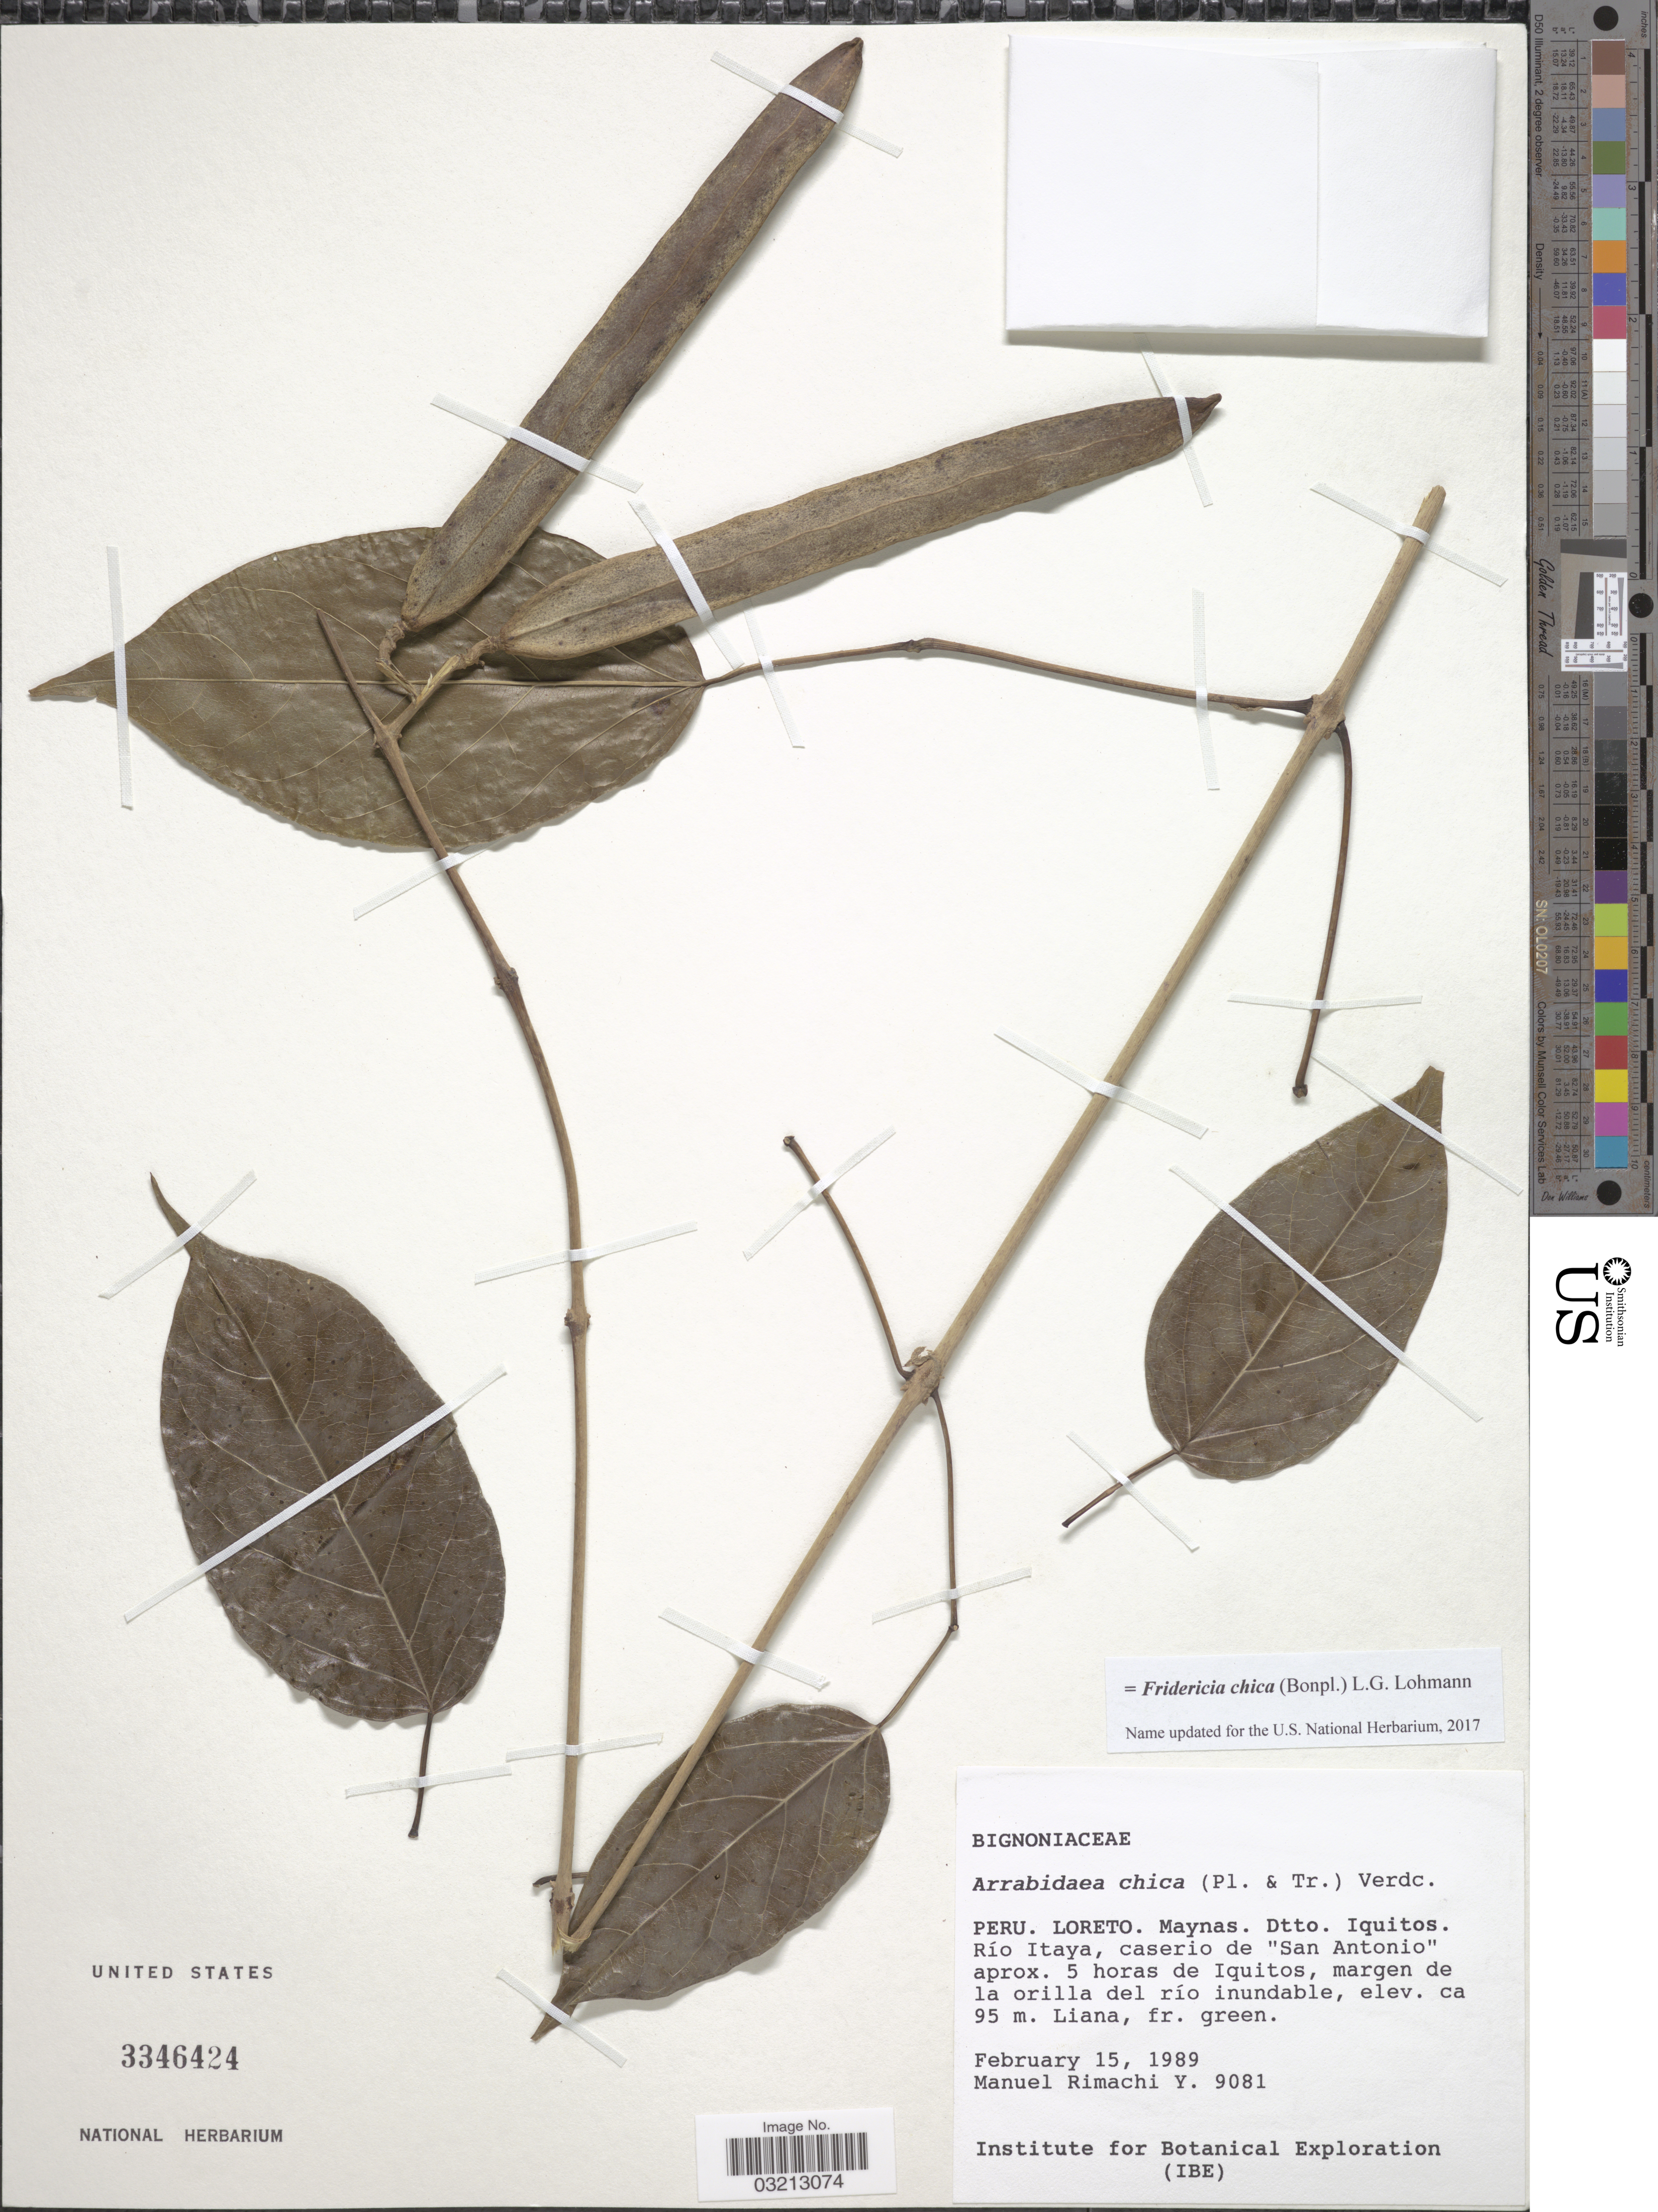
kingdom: Plantae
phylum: Tracheophyta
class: Magnoliopsida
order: Lamiales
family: Bignoniaceae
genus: Fridericia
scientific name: Fridericia chica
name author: (Bonpl.) L.G. Lohmann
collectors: M. Rimachi Y.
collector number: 9081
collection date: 1989-02-15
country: Peru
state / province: Loreto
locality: Maynas. Dtto. Iquitos. Río Itaya, caserio de "San Antonio" aprox. 5 horas de Iquitos, margen de la orilla del río inundable.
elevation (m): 95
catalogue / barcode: US 3346424